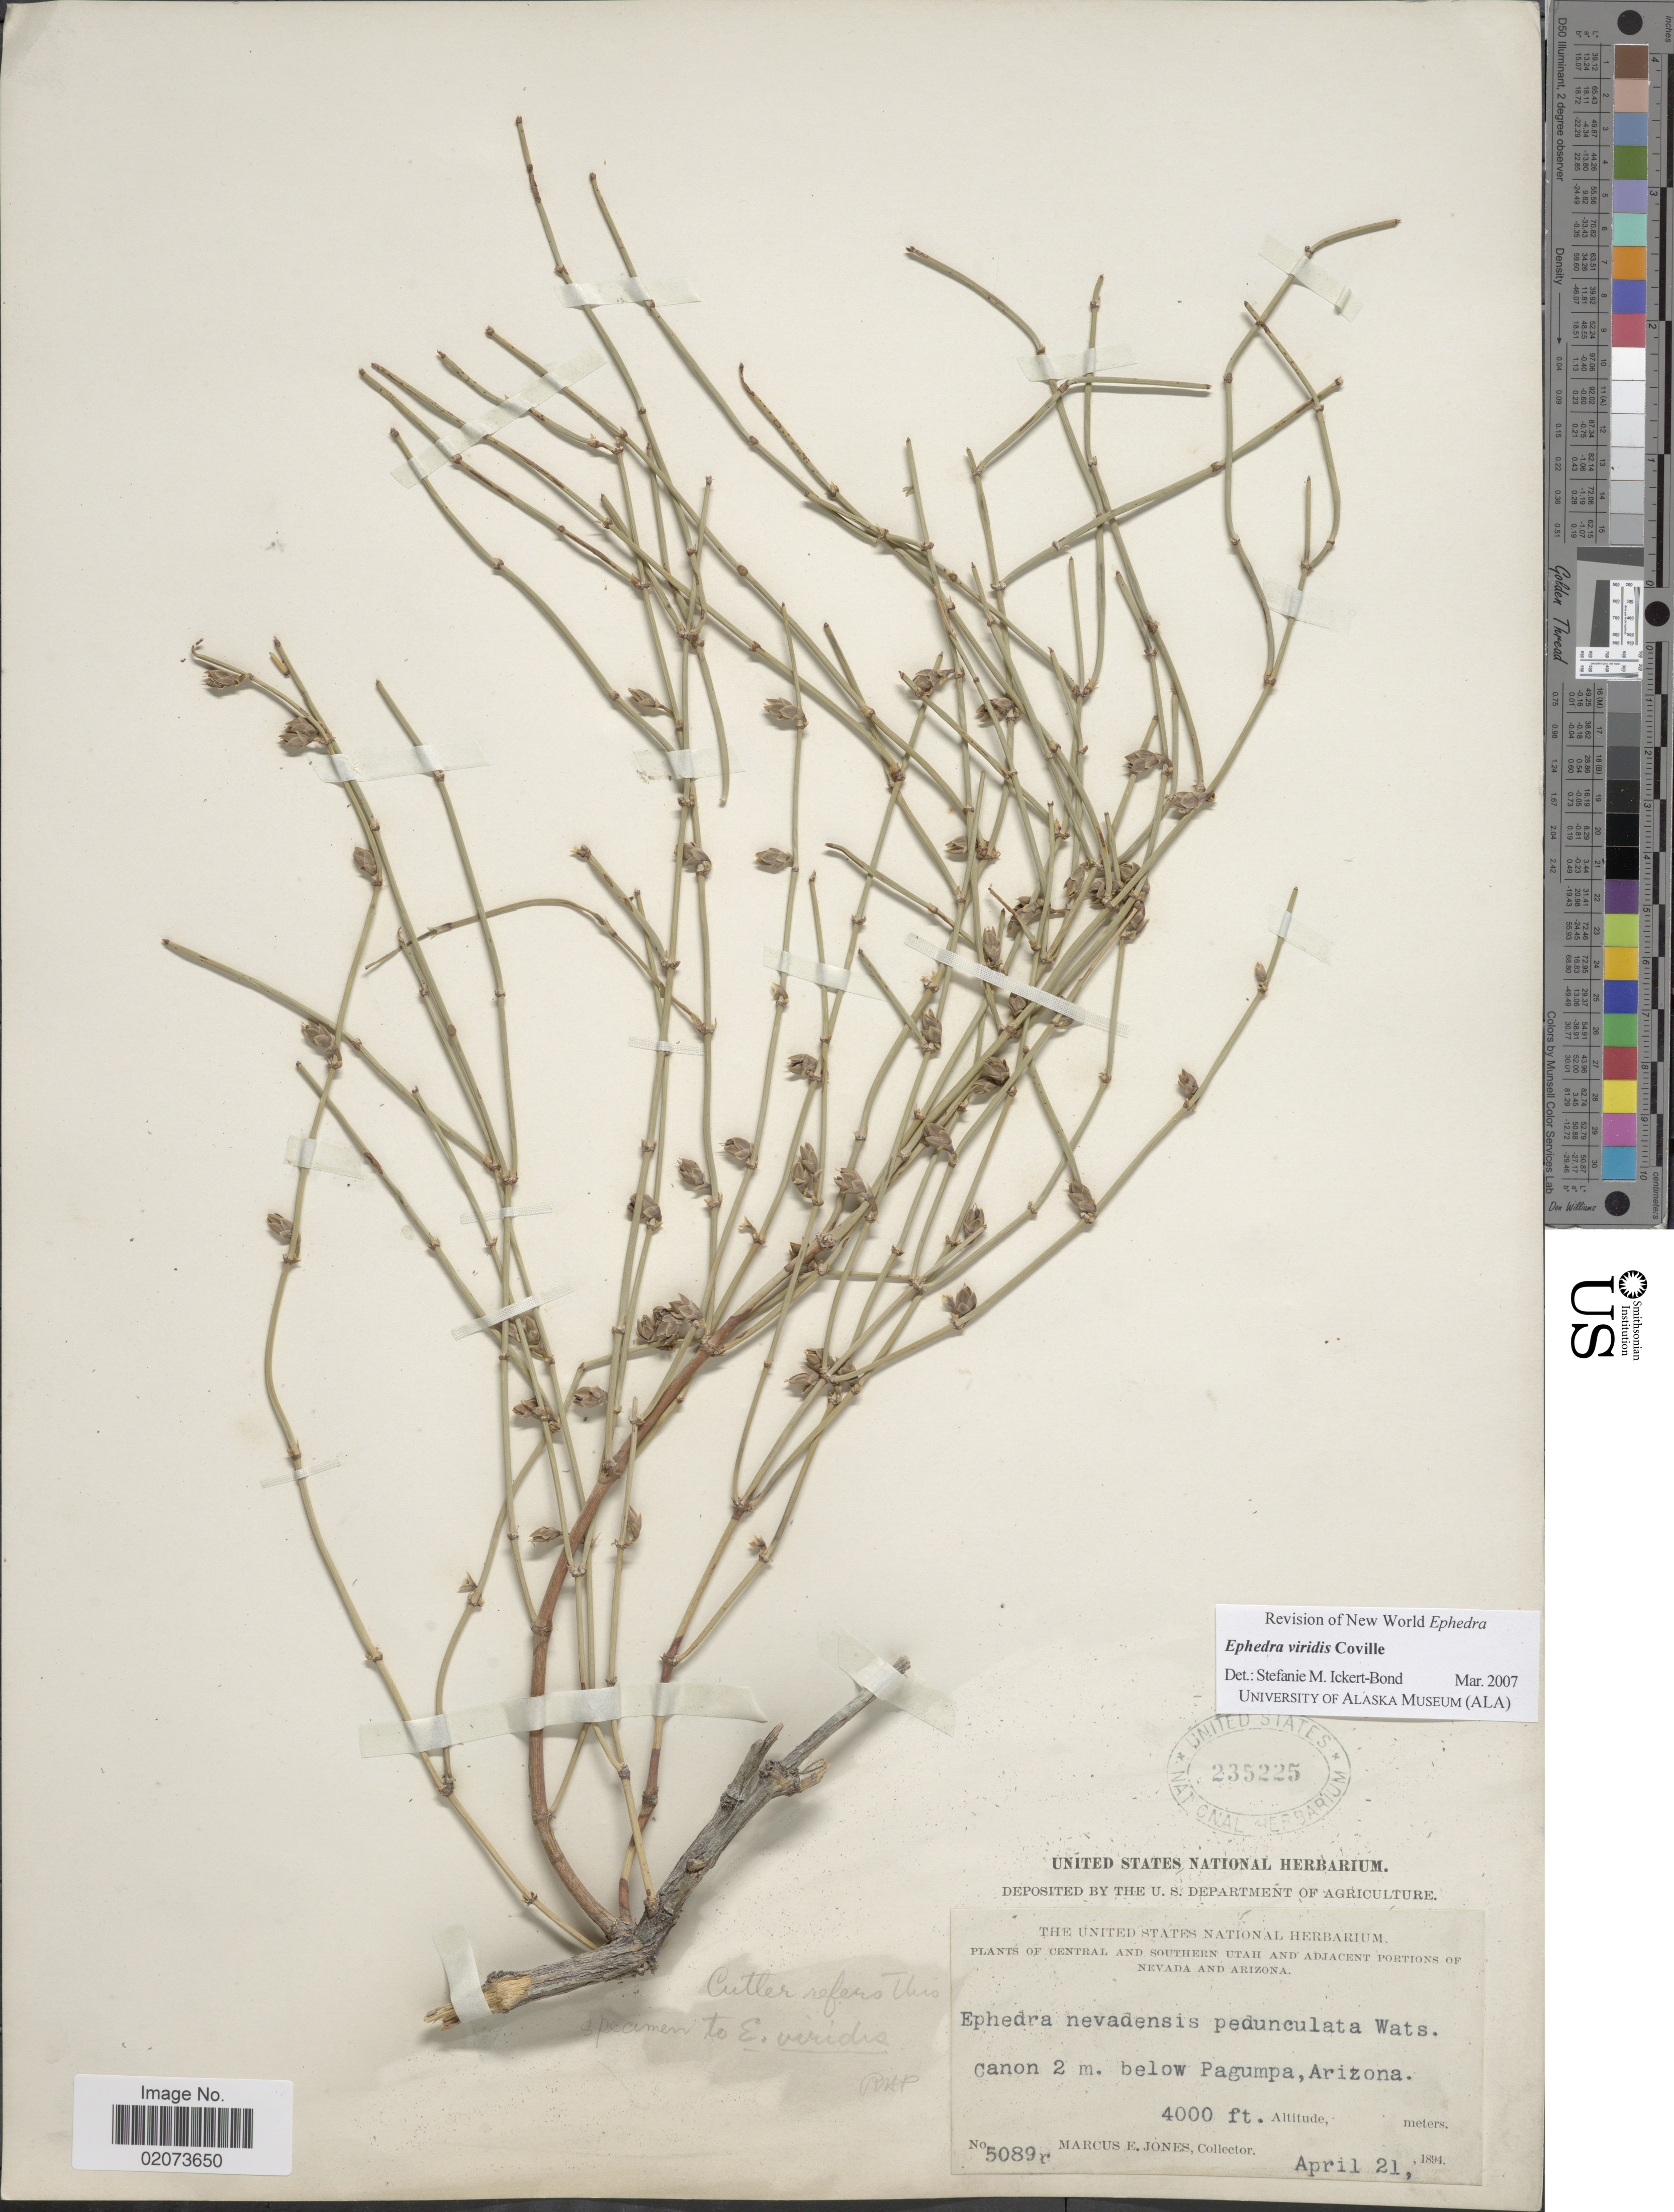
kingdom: Plantae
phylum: Tracheophyta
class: Gnetopsida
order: Ephedrales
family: Ephedraceae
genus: Ephedra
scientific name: Ephedra viridis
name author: Coville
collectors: M. E. Jones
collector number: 5089r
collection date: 1894-04-21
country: United States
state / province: Arizona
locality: Canon 2 m. below Pagumpa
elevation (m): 1219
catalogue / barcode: US 235225